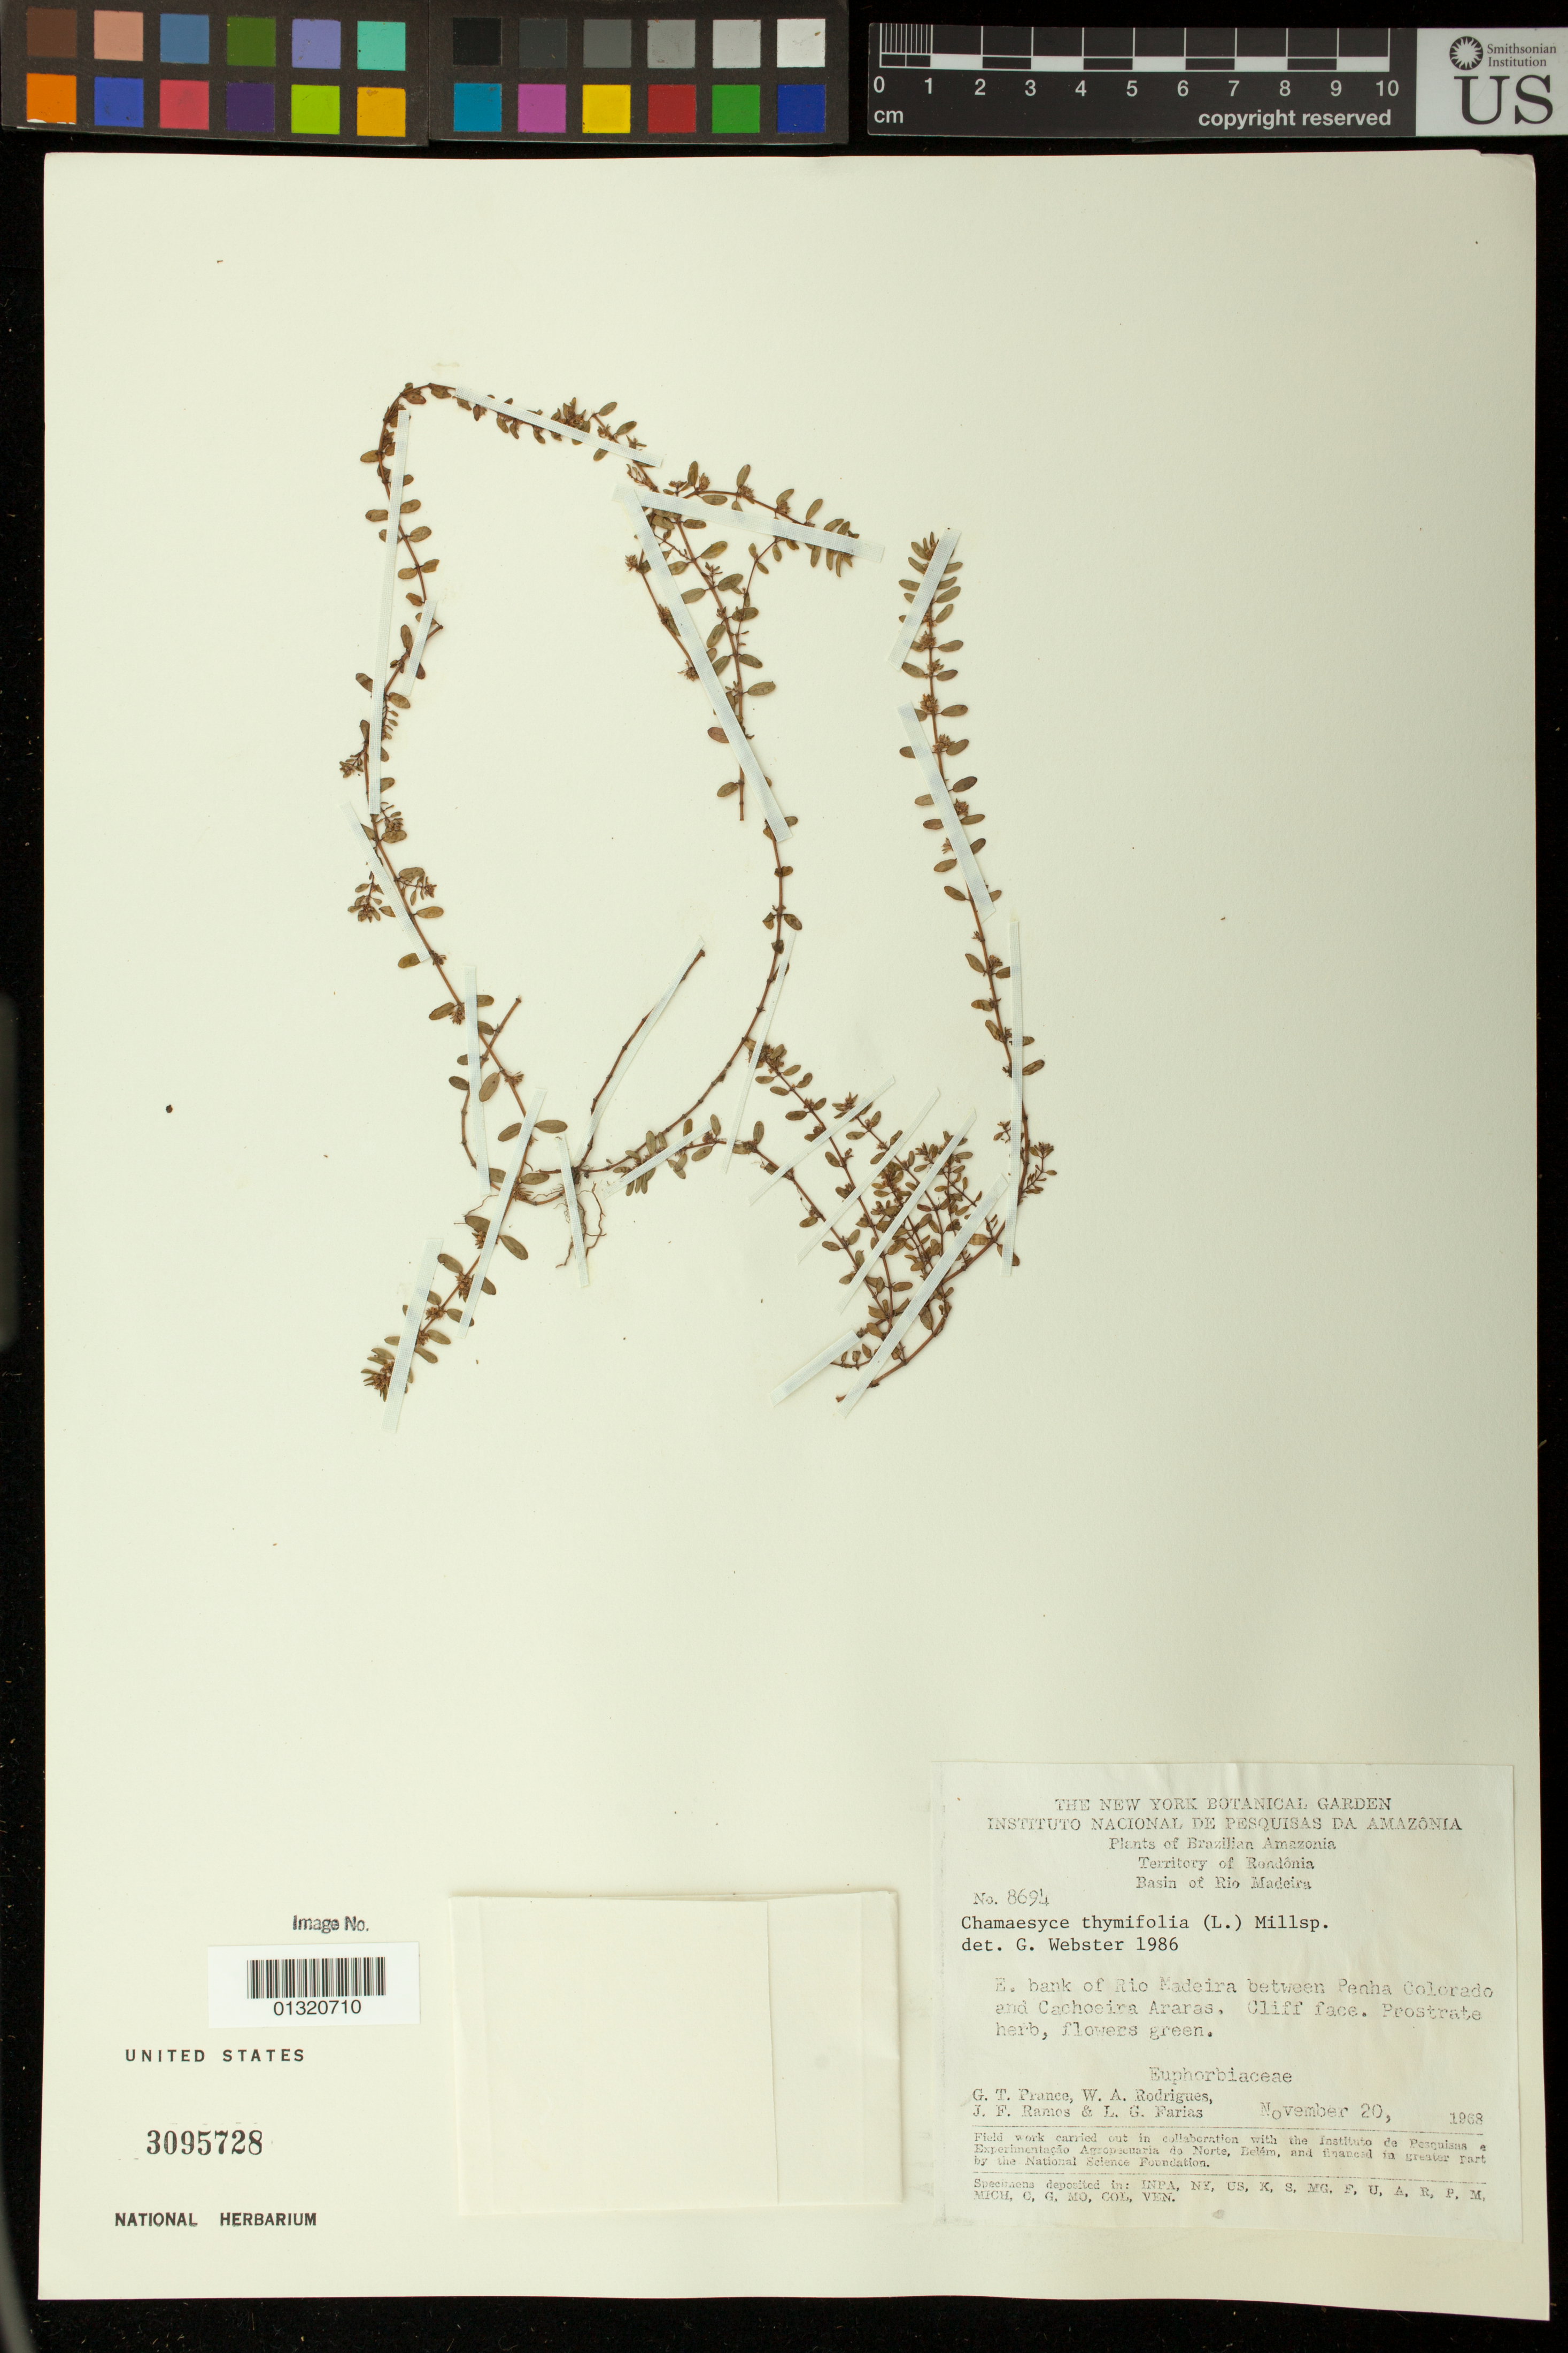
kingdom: Plantae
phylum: Tracheophyta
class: Magnoliopsida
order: Malpighiales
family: Euphorbiaceae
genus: Euphorbia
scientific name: Euphorbia thymifolia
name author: L.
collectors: G. T. Prance, W. A. Rodrigues, J. F. Ramos & L. G. Farias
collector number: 8694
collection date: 1968-11-20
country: Brazil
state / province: Rondônia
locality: Basin of Rio Madeira. E. bank of Rio Madeira between Penha Colorado and Cachoeira Araras.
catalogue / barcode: US 3095728